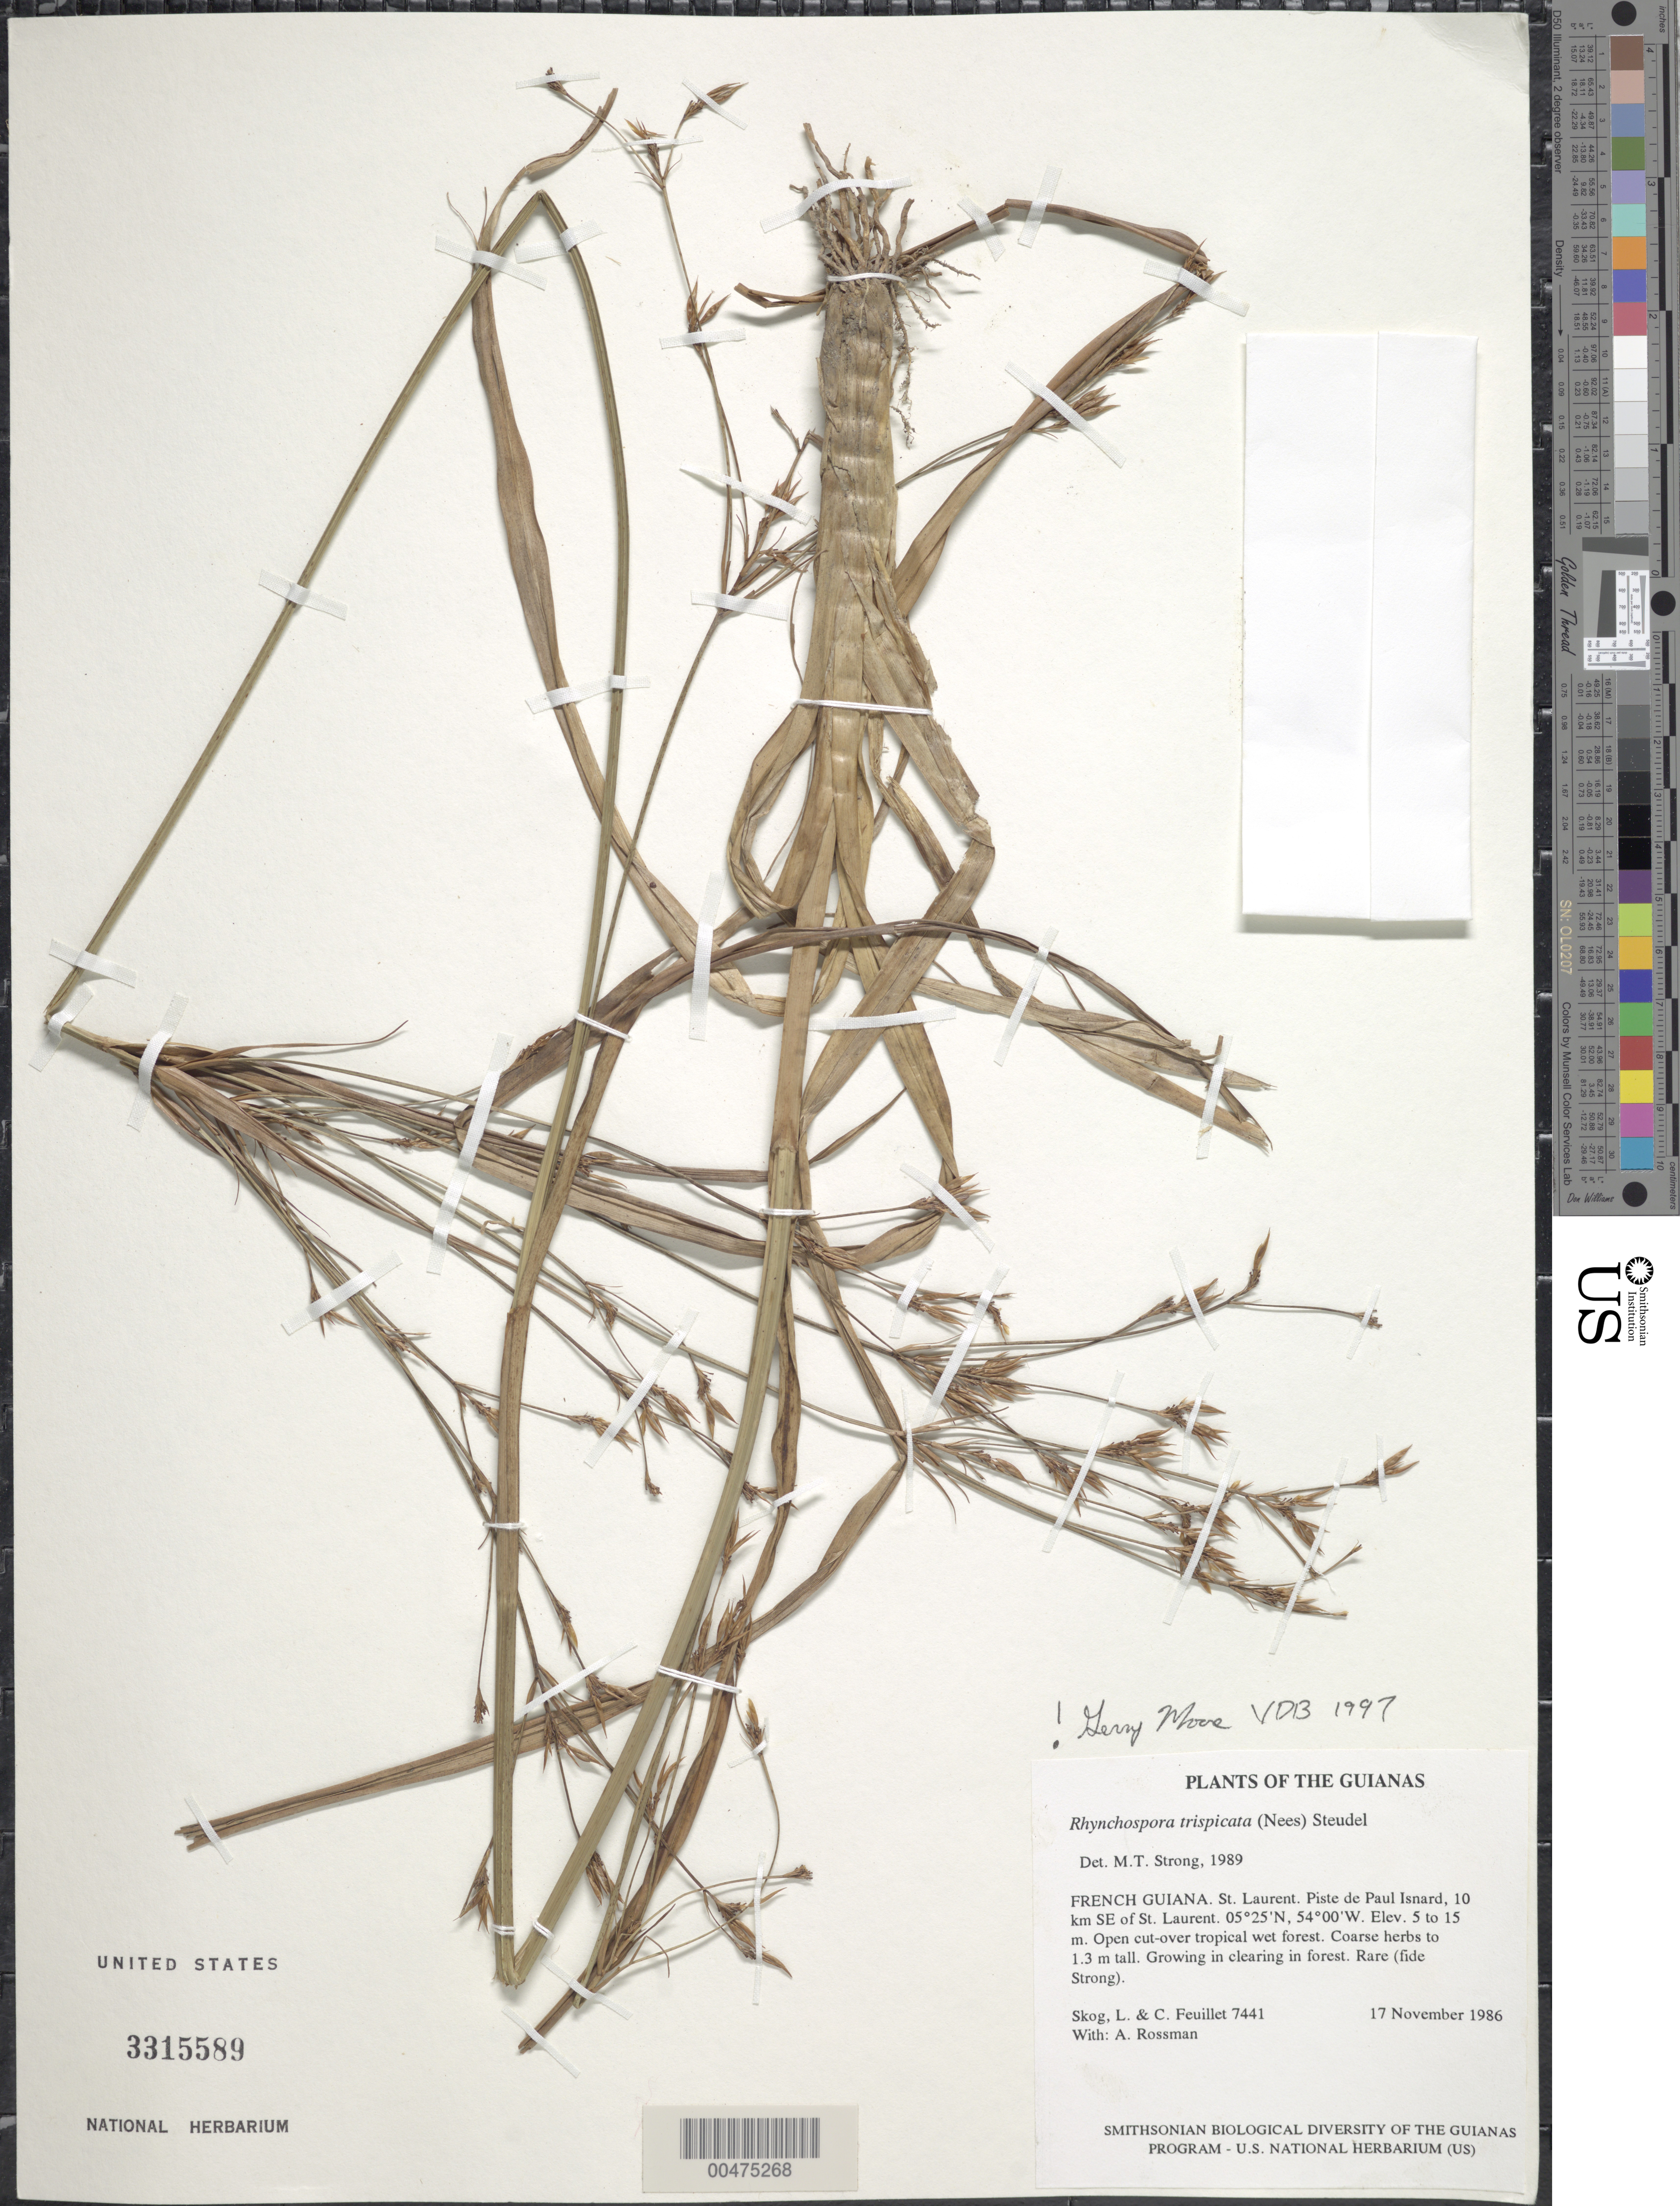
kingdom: Plantae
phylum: Tracheophyta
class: Liliopsida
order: Poales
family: Cyperaceae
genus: Rhynchospora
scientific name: Rhynchospora trispicata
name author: (Nees) Schrad. ex Steud.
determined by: Strong, M. T., (US), Smithsonian Institution - National Museum of Natural History (UNITED STATES)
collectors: L. E. Skog, C. Feuillet & A. Rossman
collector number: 7441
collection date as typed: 17 November 1986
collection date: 1986-11-17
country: French Guiana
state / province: Saint-Laurent-du-Maroni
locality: Piste de Paul Isnard, 10 km SE of St. Laurent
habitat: Open cut-over tropical wet forest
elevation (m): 5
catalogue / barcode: US 3315589